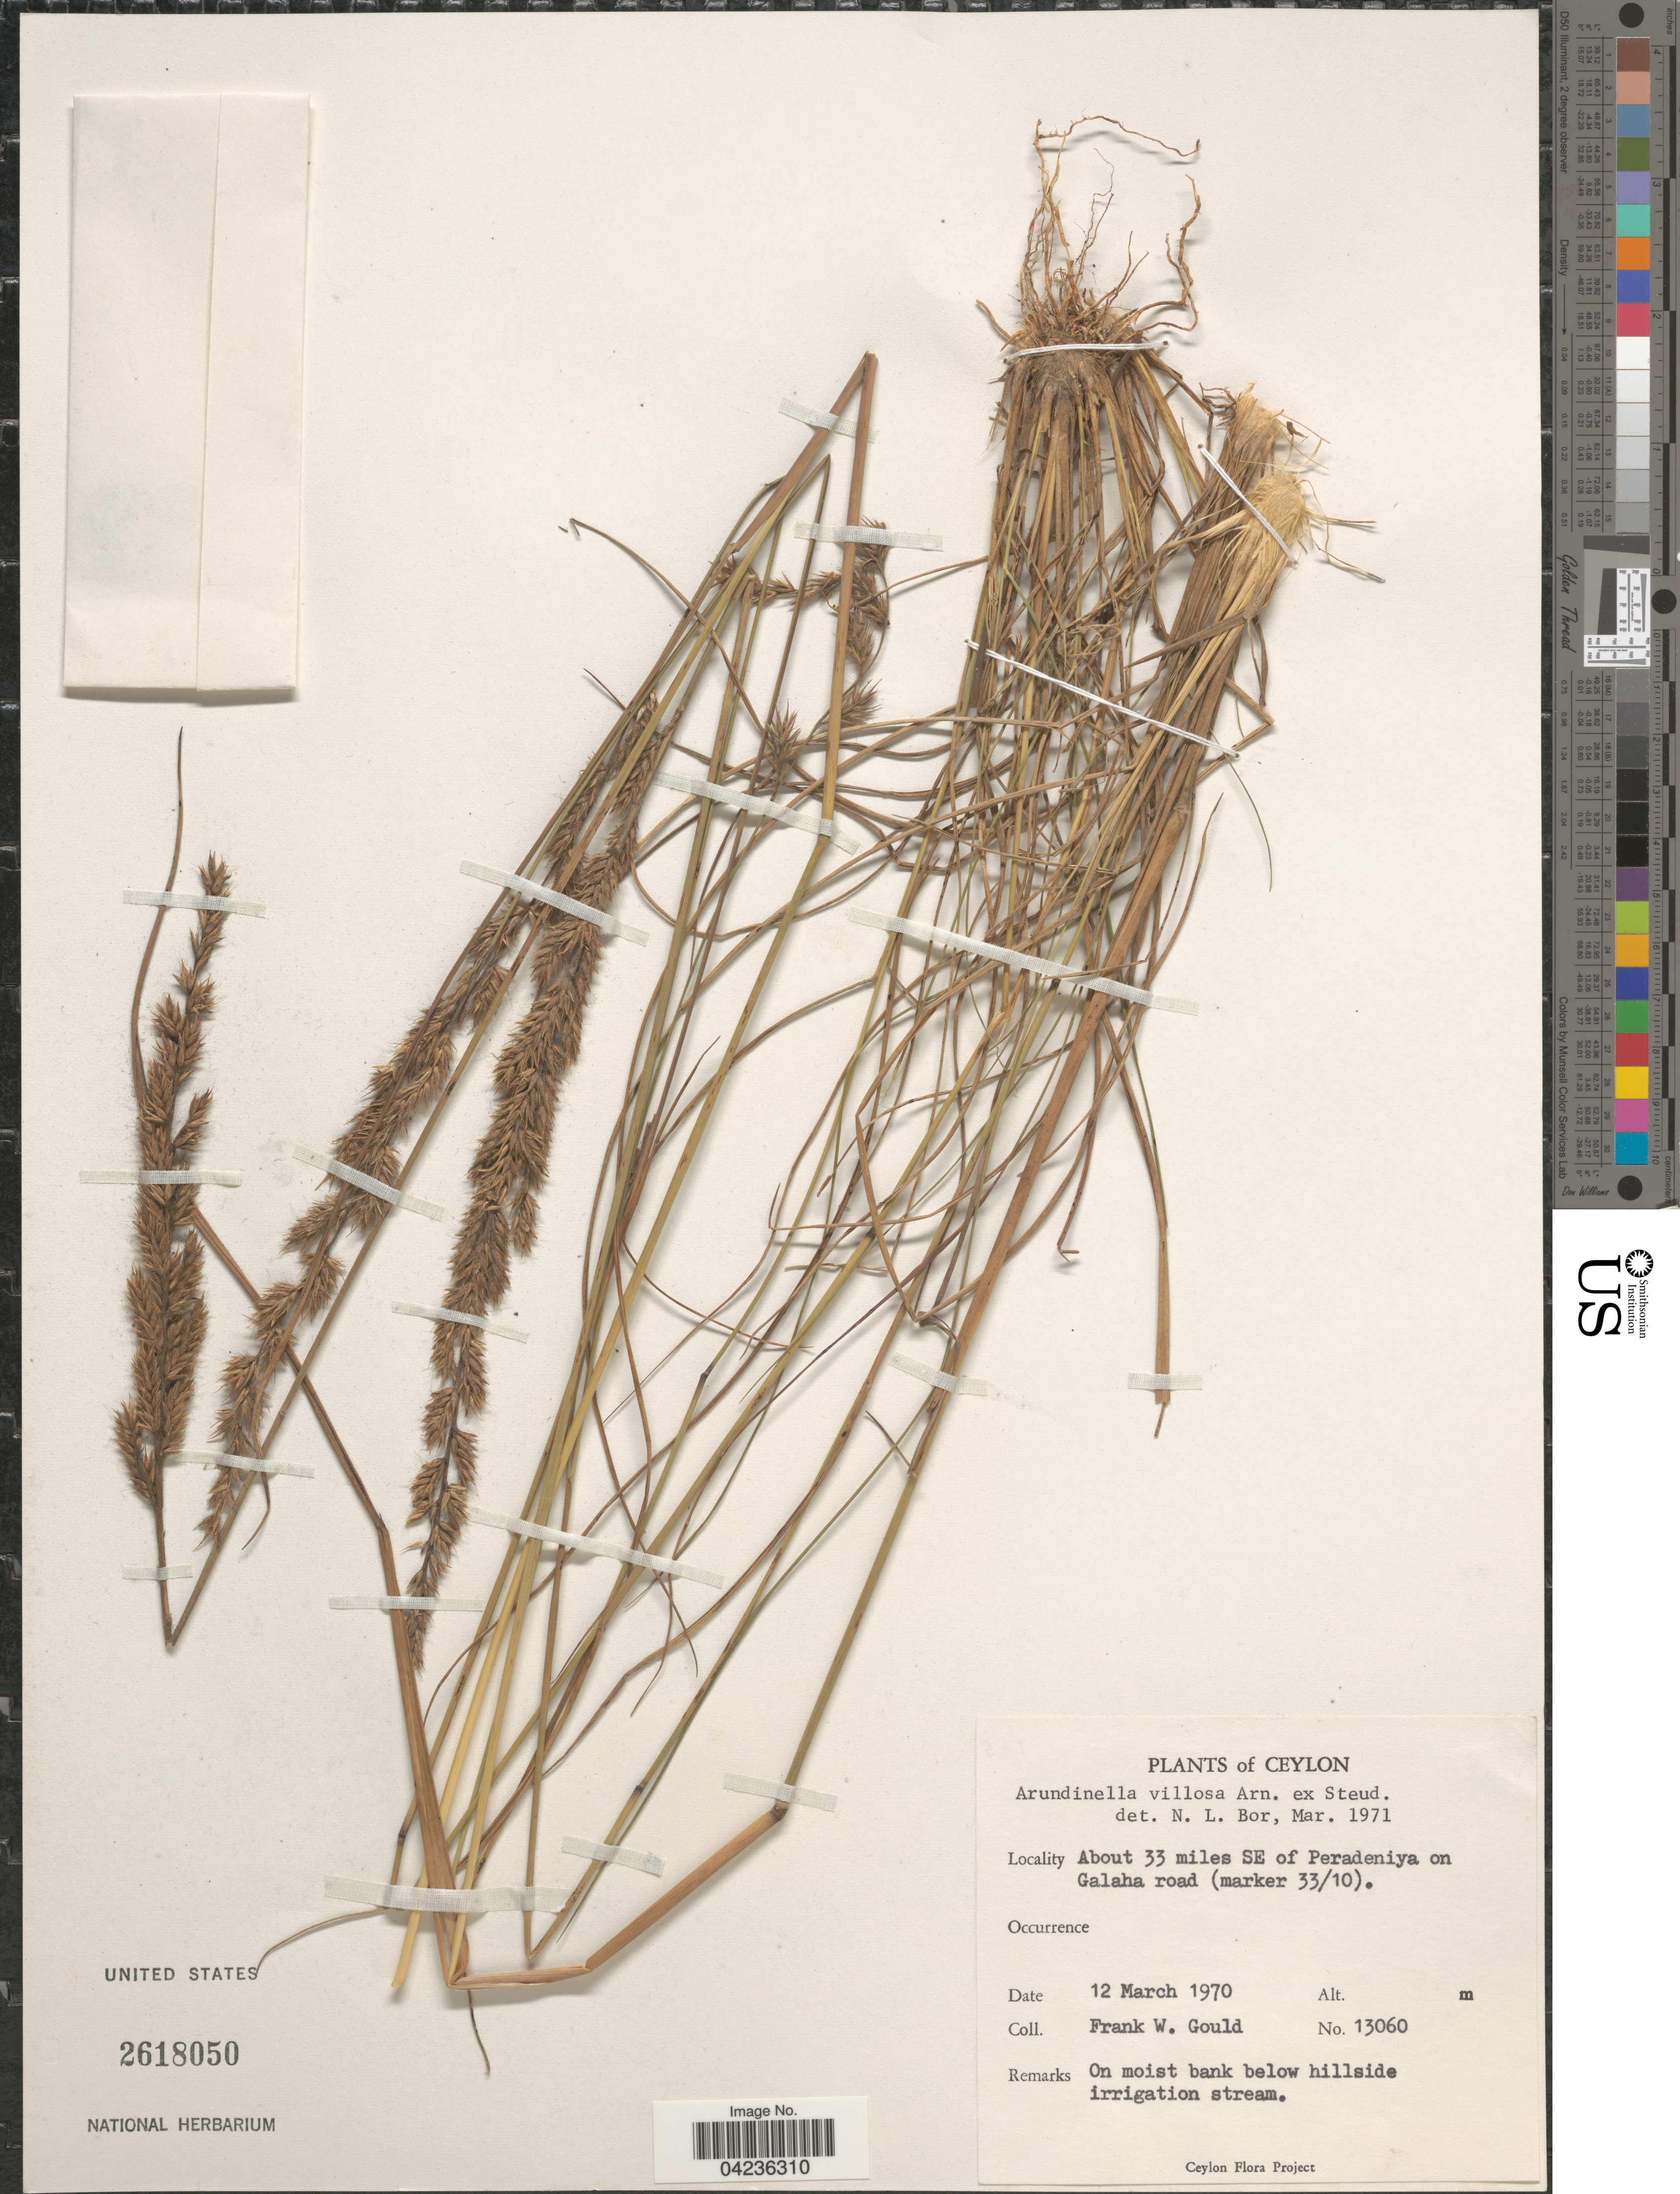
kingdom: Plantae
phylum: Tracheophyta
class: Liliopsida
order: Poales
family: Poaceae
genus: Arundinella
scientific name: Arundinella villosa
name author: Arn. ex Steud.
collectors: F. W. Gould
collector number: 13060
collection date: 1970-03-12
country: Sri Lanka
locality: Ceylon. About 33 miles SE of Peradeniya on Galaha road (marker 33/10). On moist bank below hillside irrigation stream.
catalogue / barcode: US 2618050